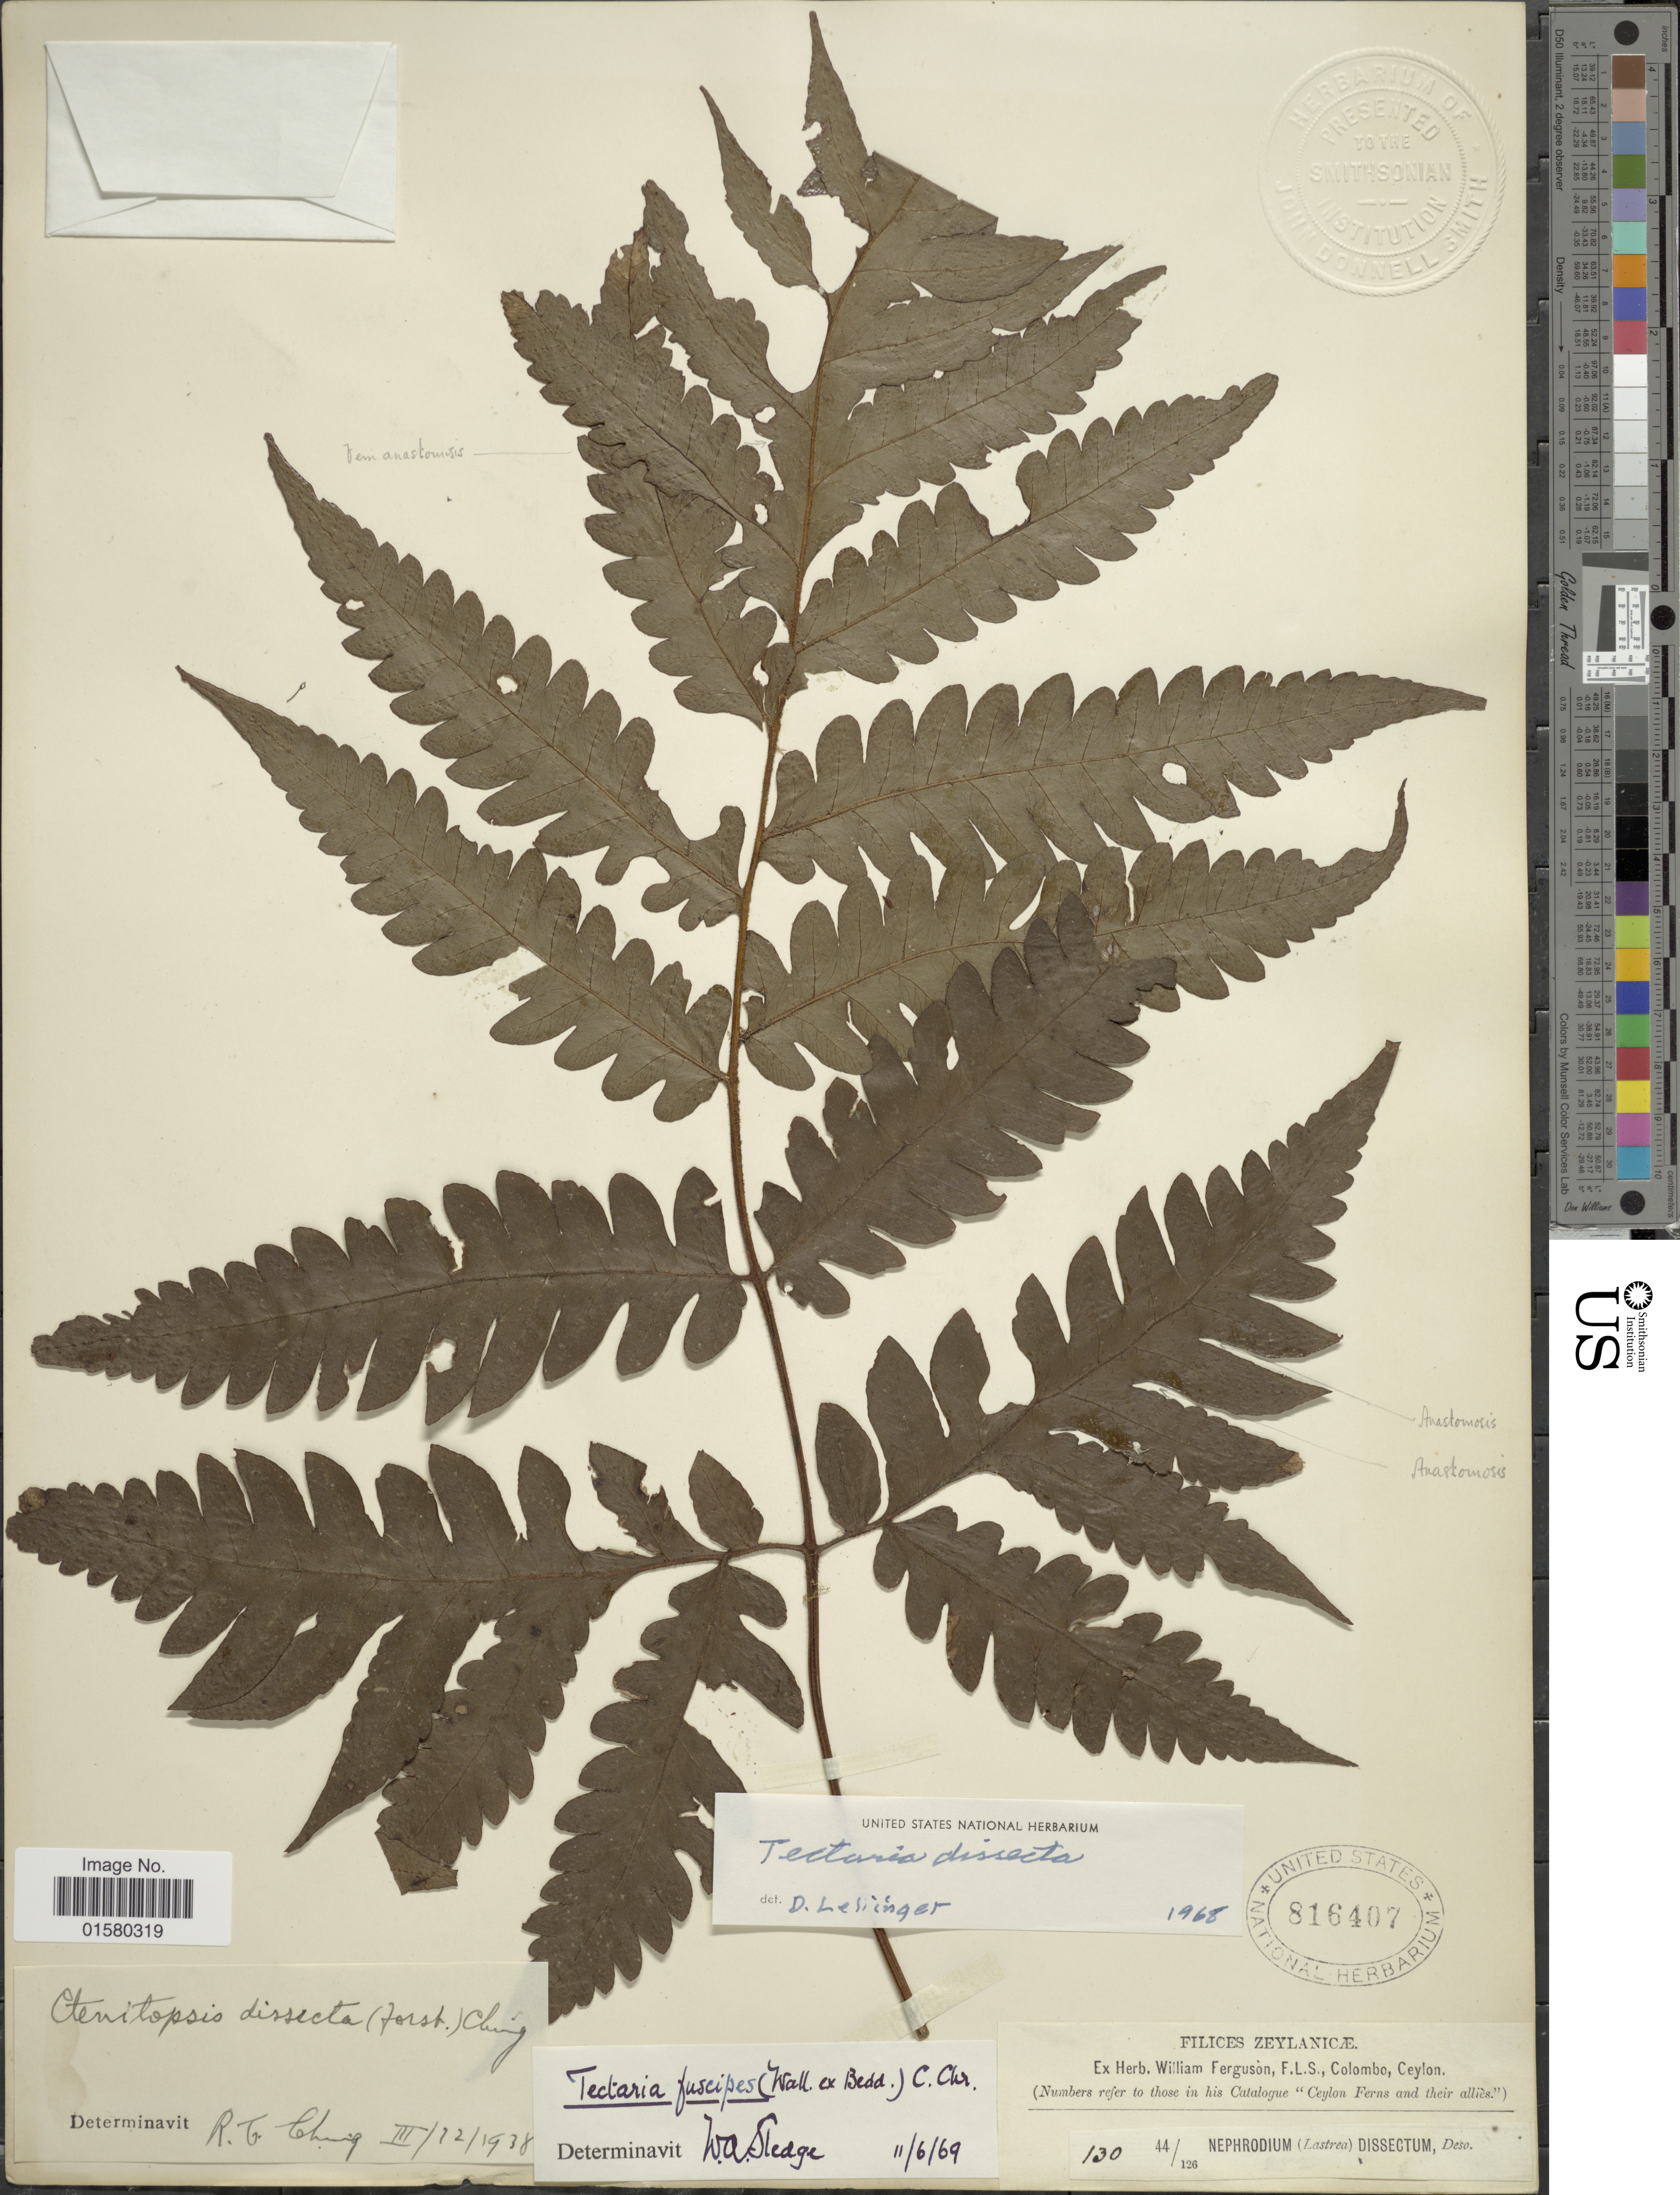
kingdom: Plantae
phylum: Tracheophyta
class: Polypodiopsida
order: Polypodiales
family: Tectariaceae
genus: Tectaria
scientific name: Tectaria paradoxa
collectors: ex herb. W. Ferguson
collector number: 130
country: Sri Lanka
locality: Zeylanicae, Colombo, Ceylon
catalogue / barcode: US 816407